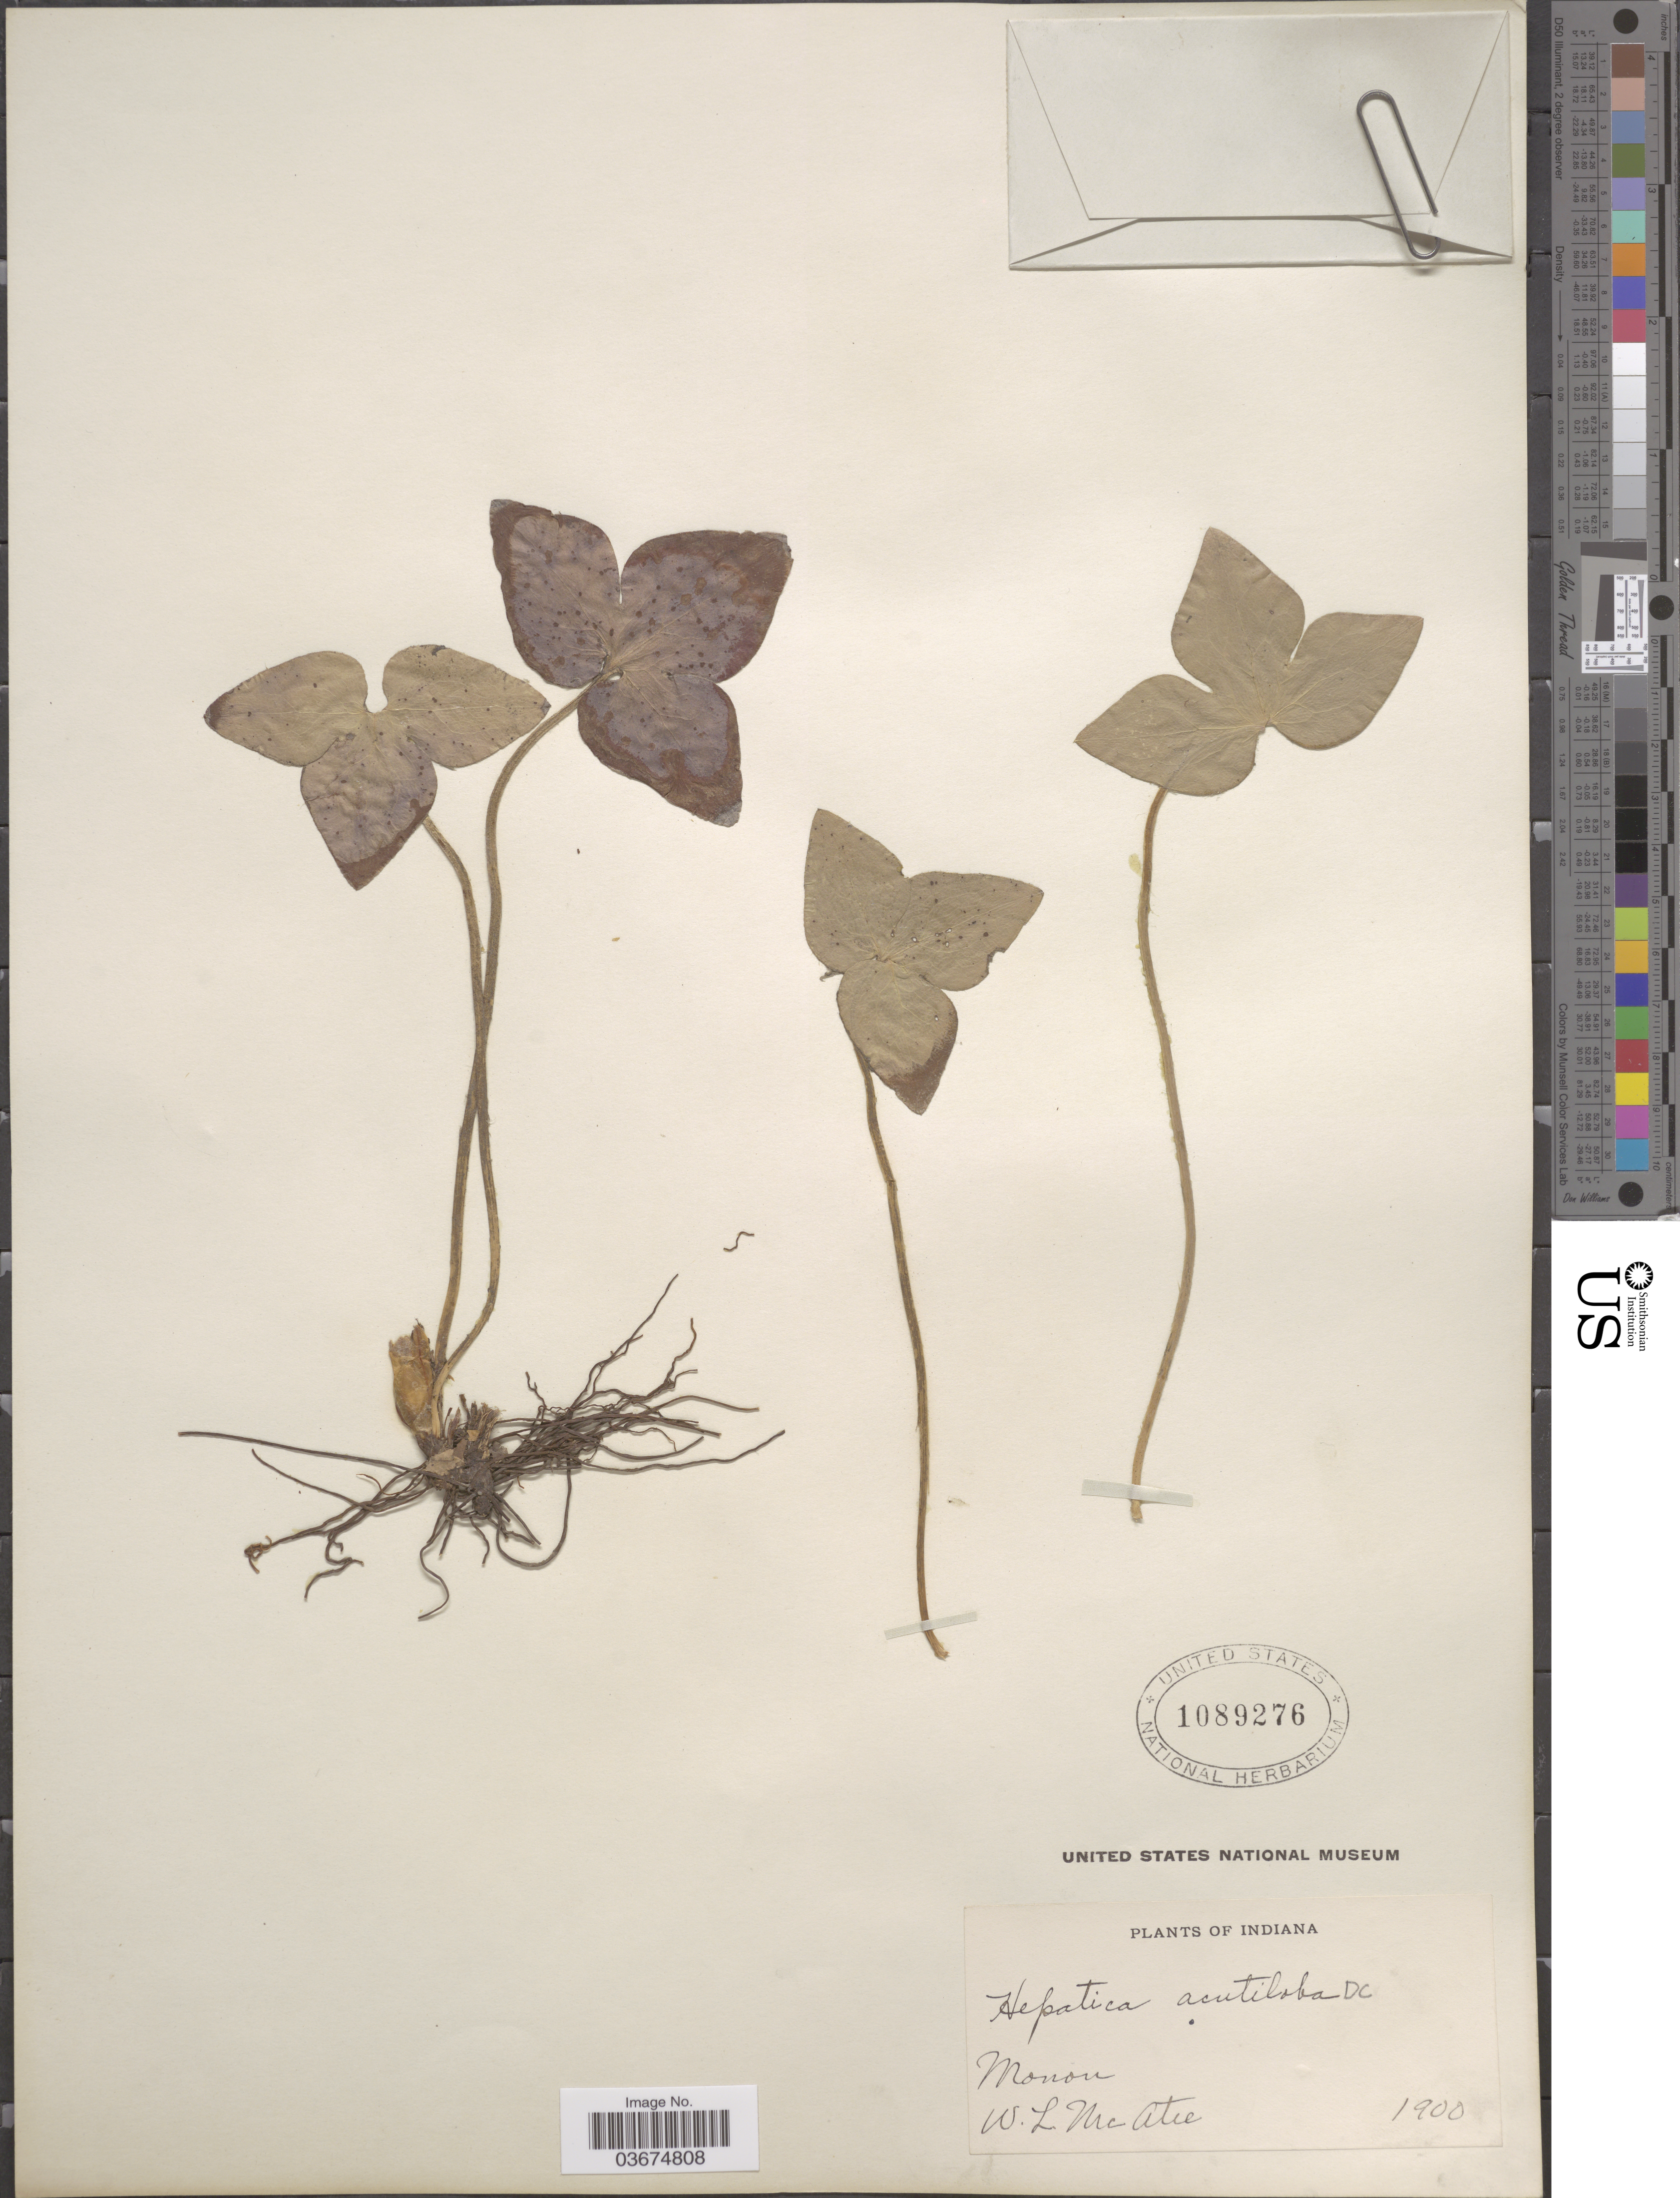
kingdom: Plantae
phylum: Tracheophyta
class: Magnoliopsida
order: Ranunculales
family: Ranunculaceae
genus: Hepatica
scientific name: Hepatica acutiloba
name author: DC.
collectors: W. McAtee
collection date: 1900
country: United States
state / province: Indiana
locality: Monon.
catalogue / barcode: US 1089276